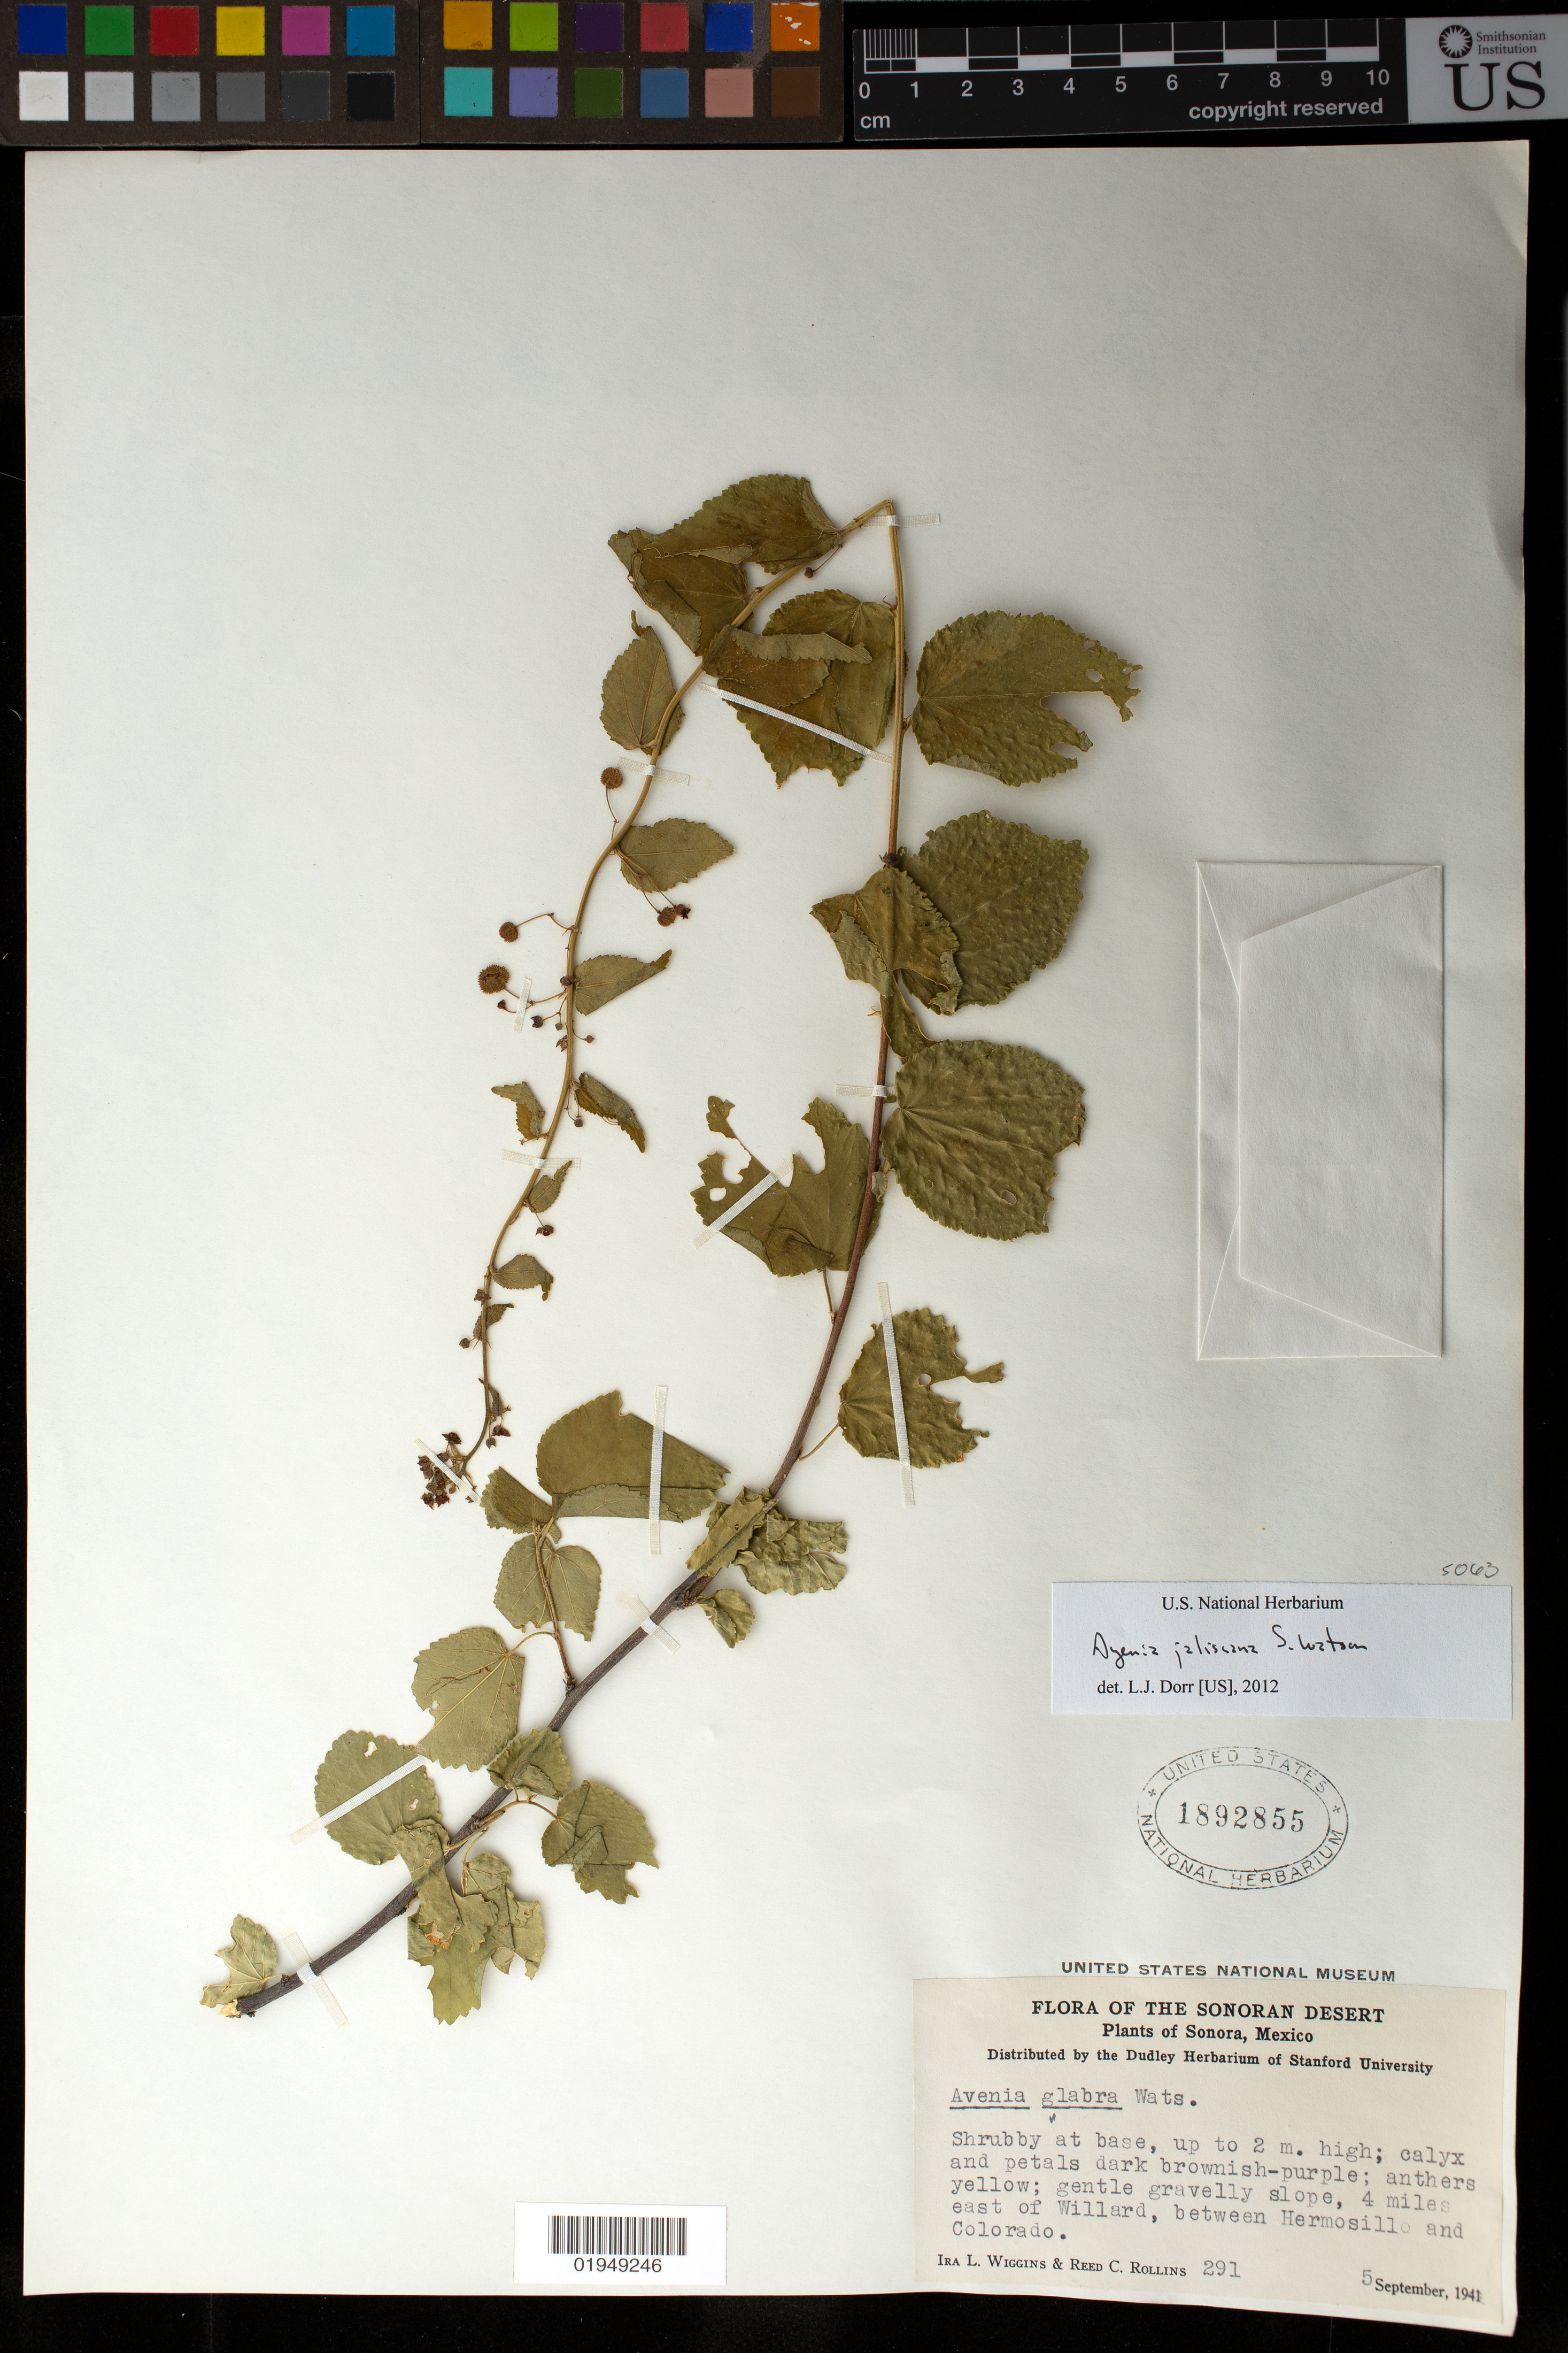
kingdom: Plantae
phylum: Tracheophyta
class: Magnoliopsida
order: Malvales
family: Malvaceae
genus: Ayenia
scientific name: Ayenia jaliscana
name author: S. Watson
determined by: Dorr, L. J., (BOT), Smithsonian Institution - National Museum of Natural History (UNITED STATES)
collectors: I. L. Wiggins & R. C. Rollins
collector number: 291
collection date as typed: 05 Sep 1941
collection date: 1941-09-05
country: Mexico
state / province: Sonora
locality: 4 miles east of Willard, between Hermosillo and Colorado.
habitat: Shrubby at base, gentle gravelly slope.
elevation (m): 0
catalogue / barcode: US 1892855